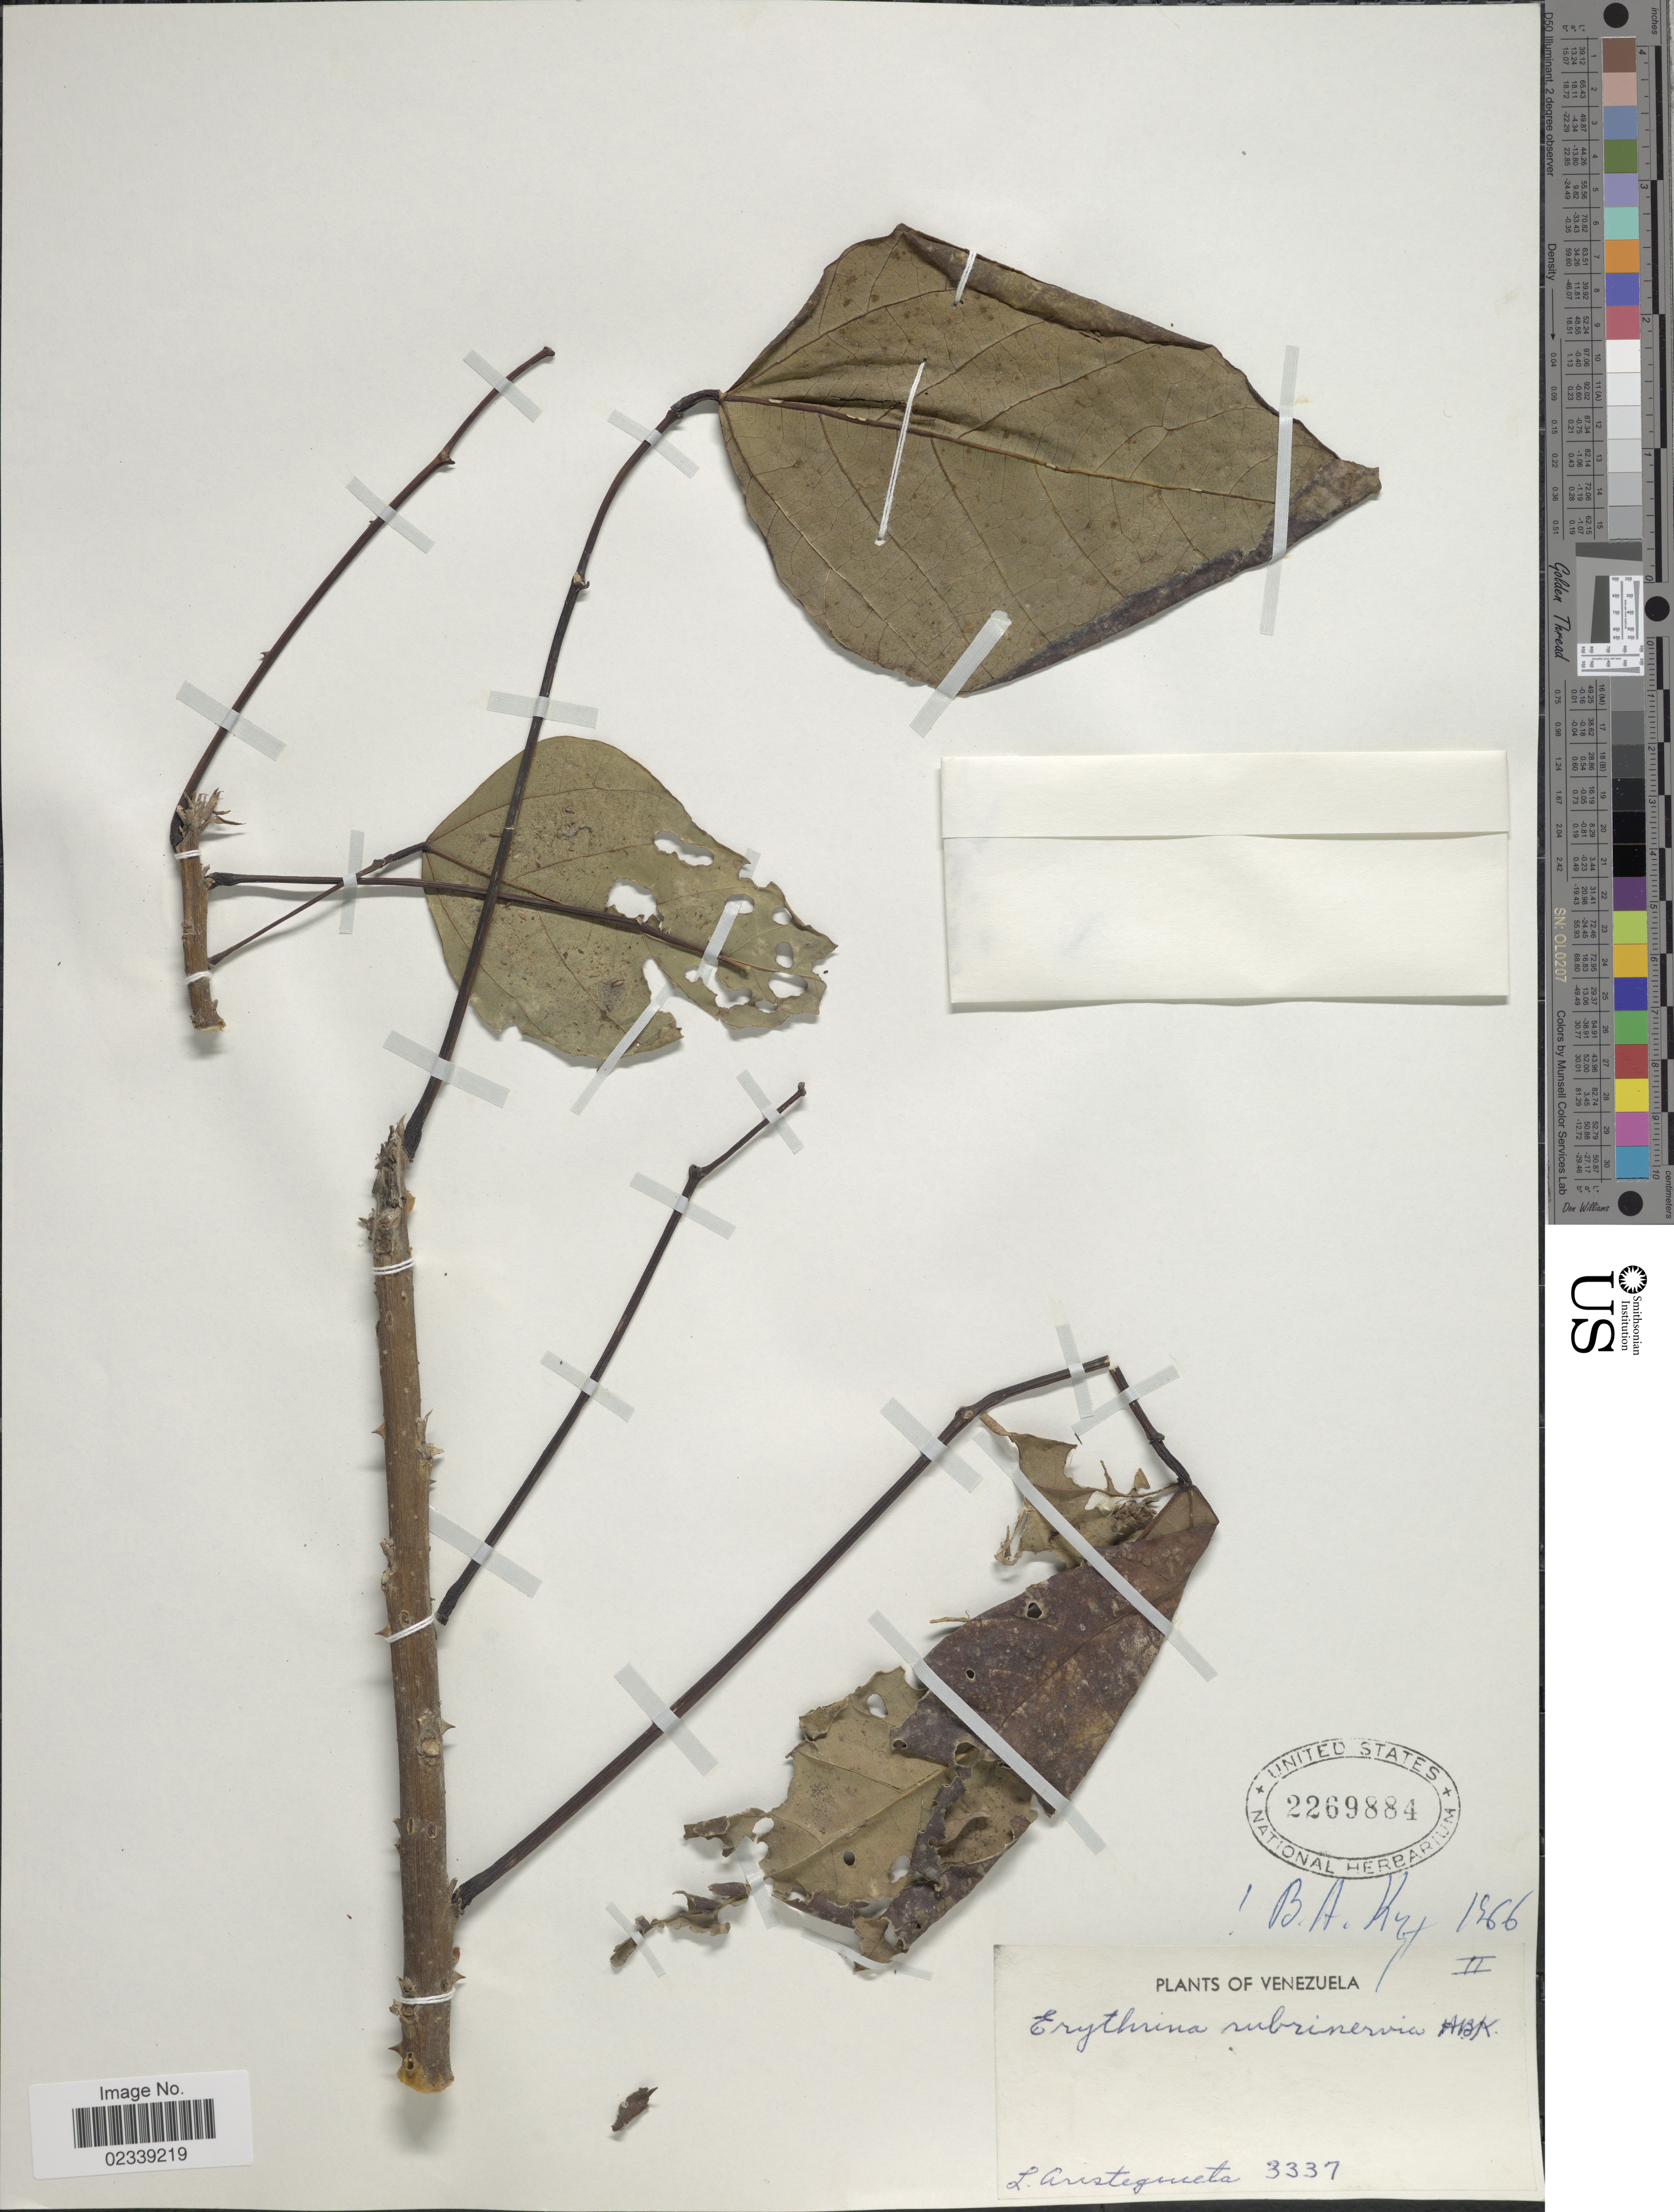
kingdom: Plantae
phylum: Tracheophyta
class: Magnoliopsida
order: Fabales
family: Fabaceae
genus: Erythrina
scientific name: Erythrina rubrinervia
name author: Kunth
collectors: L. Aristeguieta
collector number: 3337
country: Venezuela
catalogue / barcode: US 2269884